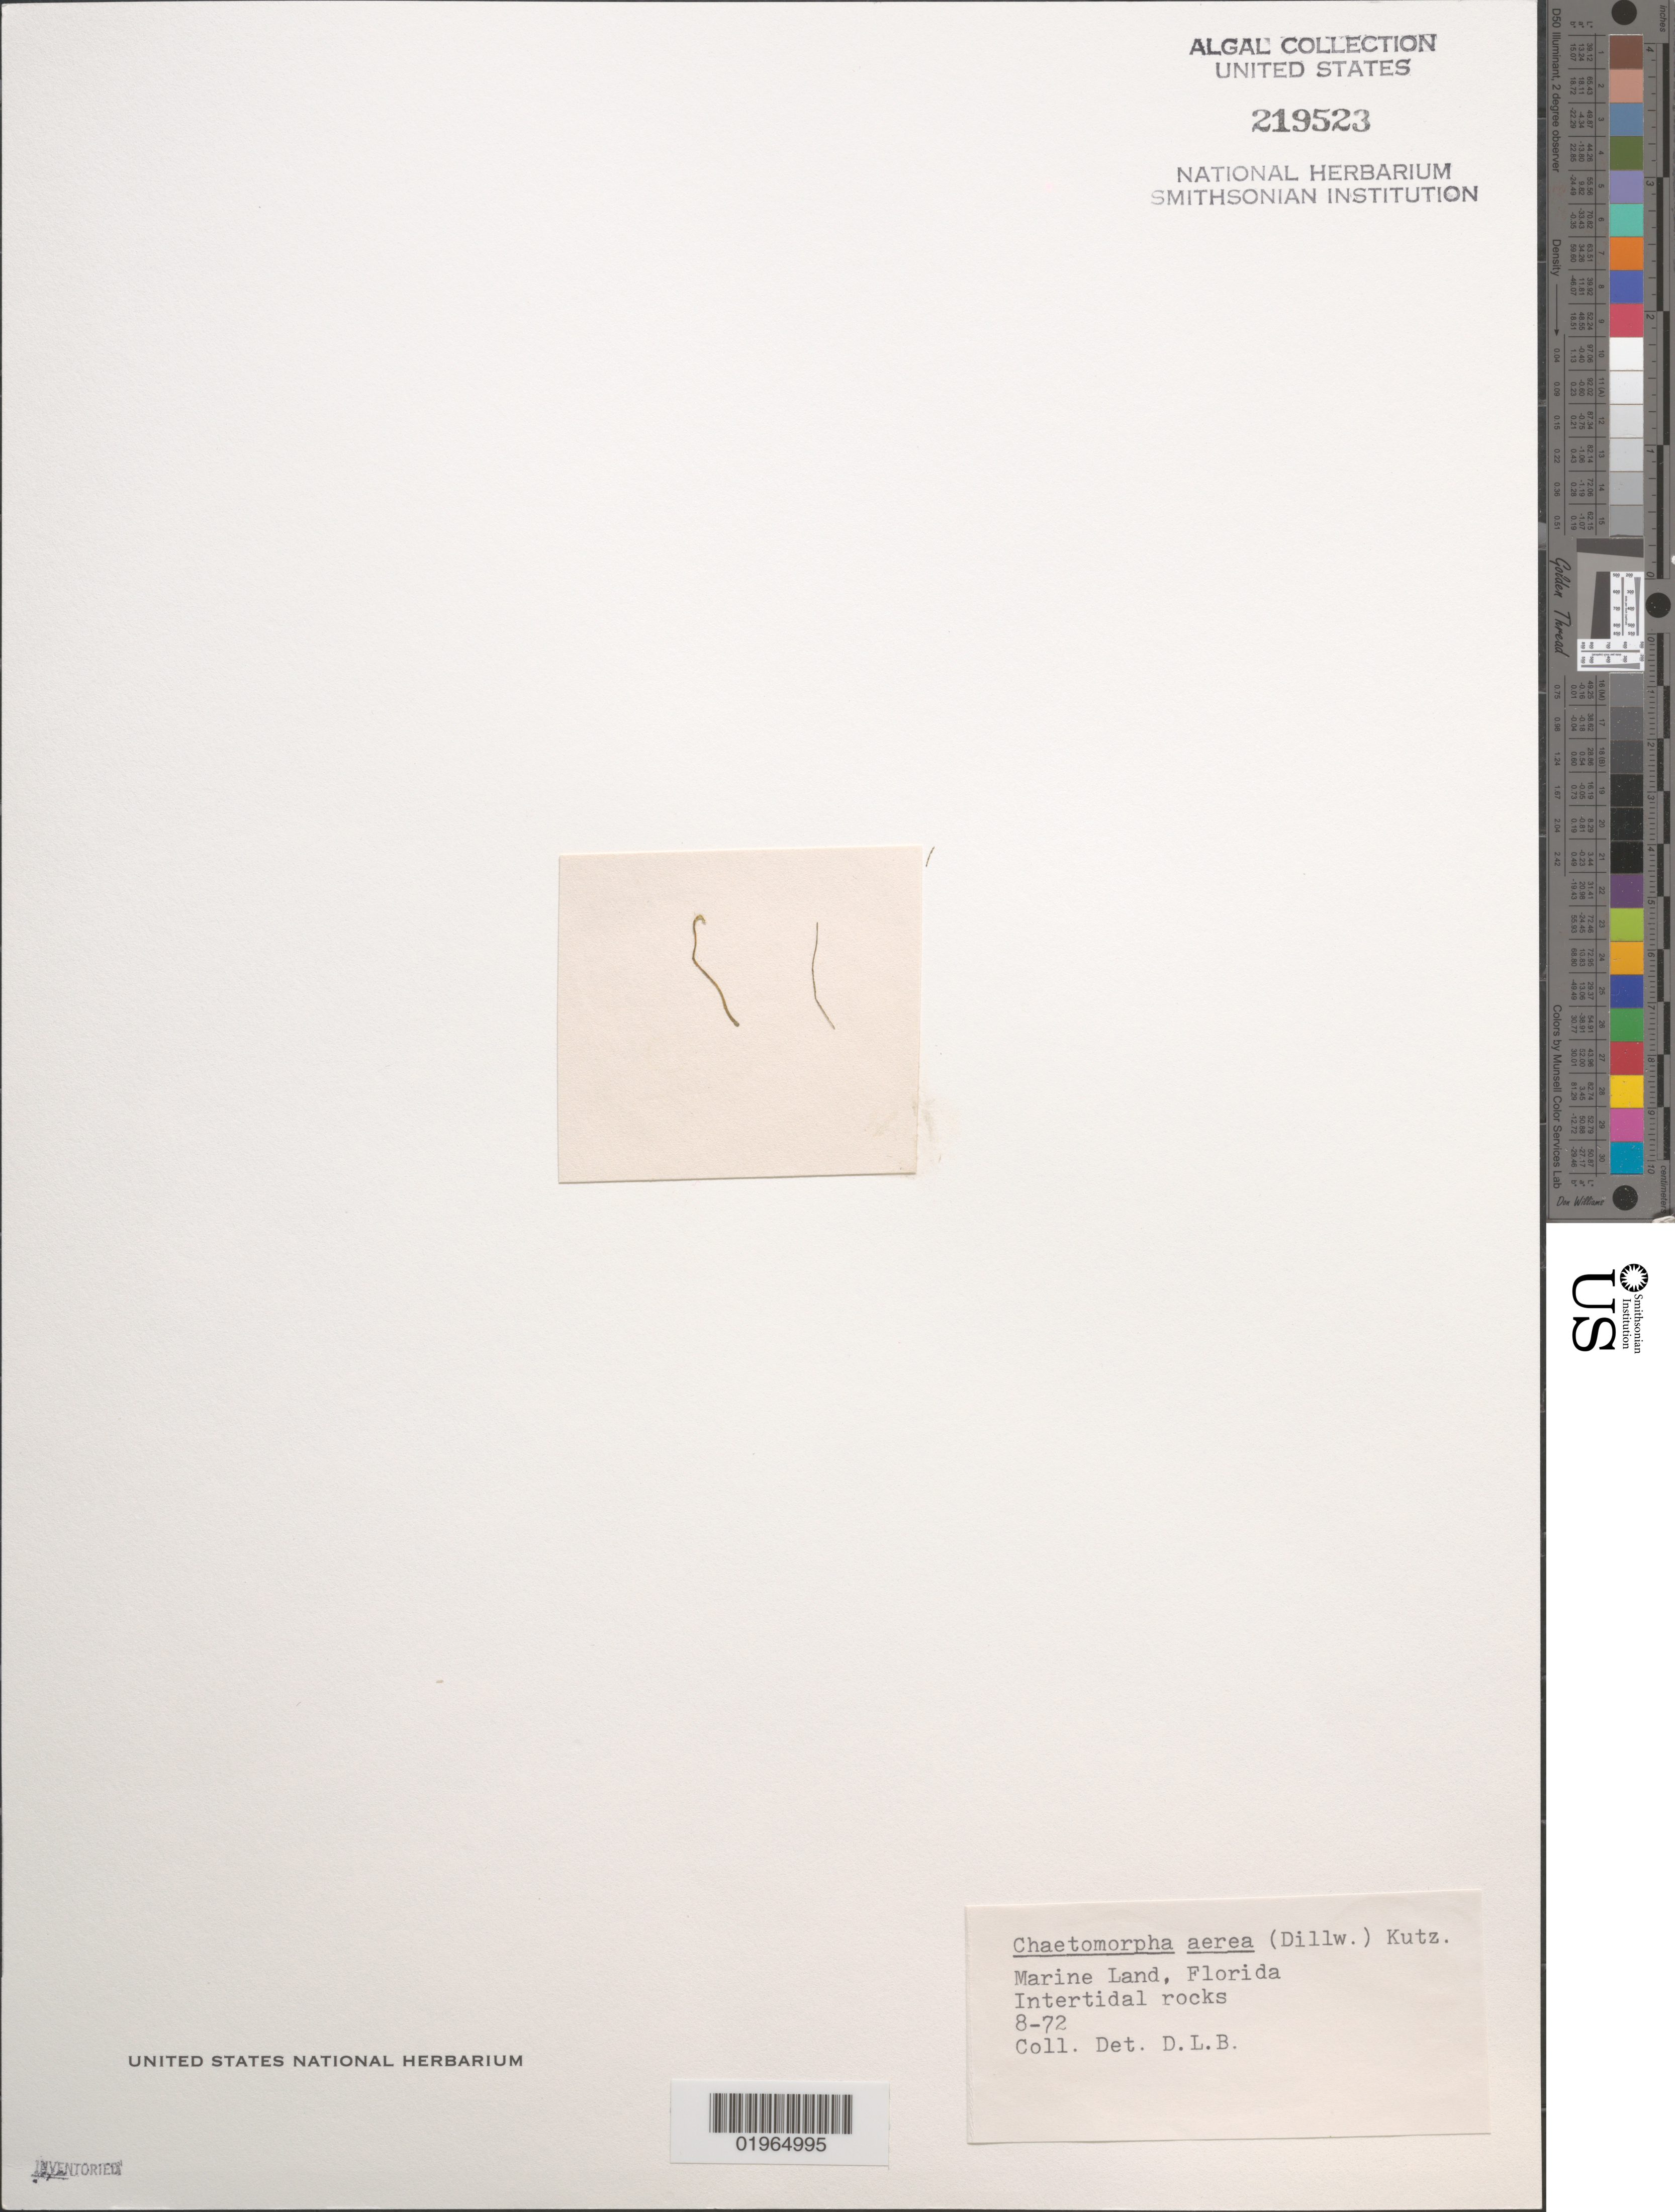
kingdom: Plantae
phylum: Chlorophyta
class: Ulvophyceae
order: Cladophorales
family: Cladophoraceae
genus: Chaetomorpha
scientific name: Chaetomorpha aerea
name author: (Dillwyn) Kütz.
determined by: Ballantine, D. L.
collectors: D.L. Ballantine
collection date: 1972-08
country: United States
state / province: Florida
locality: Marine Land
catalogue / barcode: US 219523